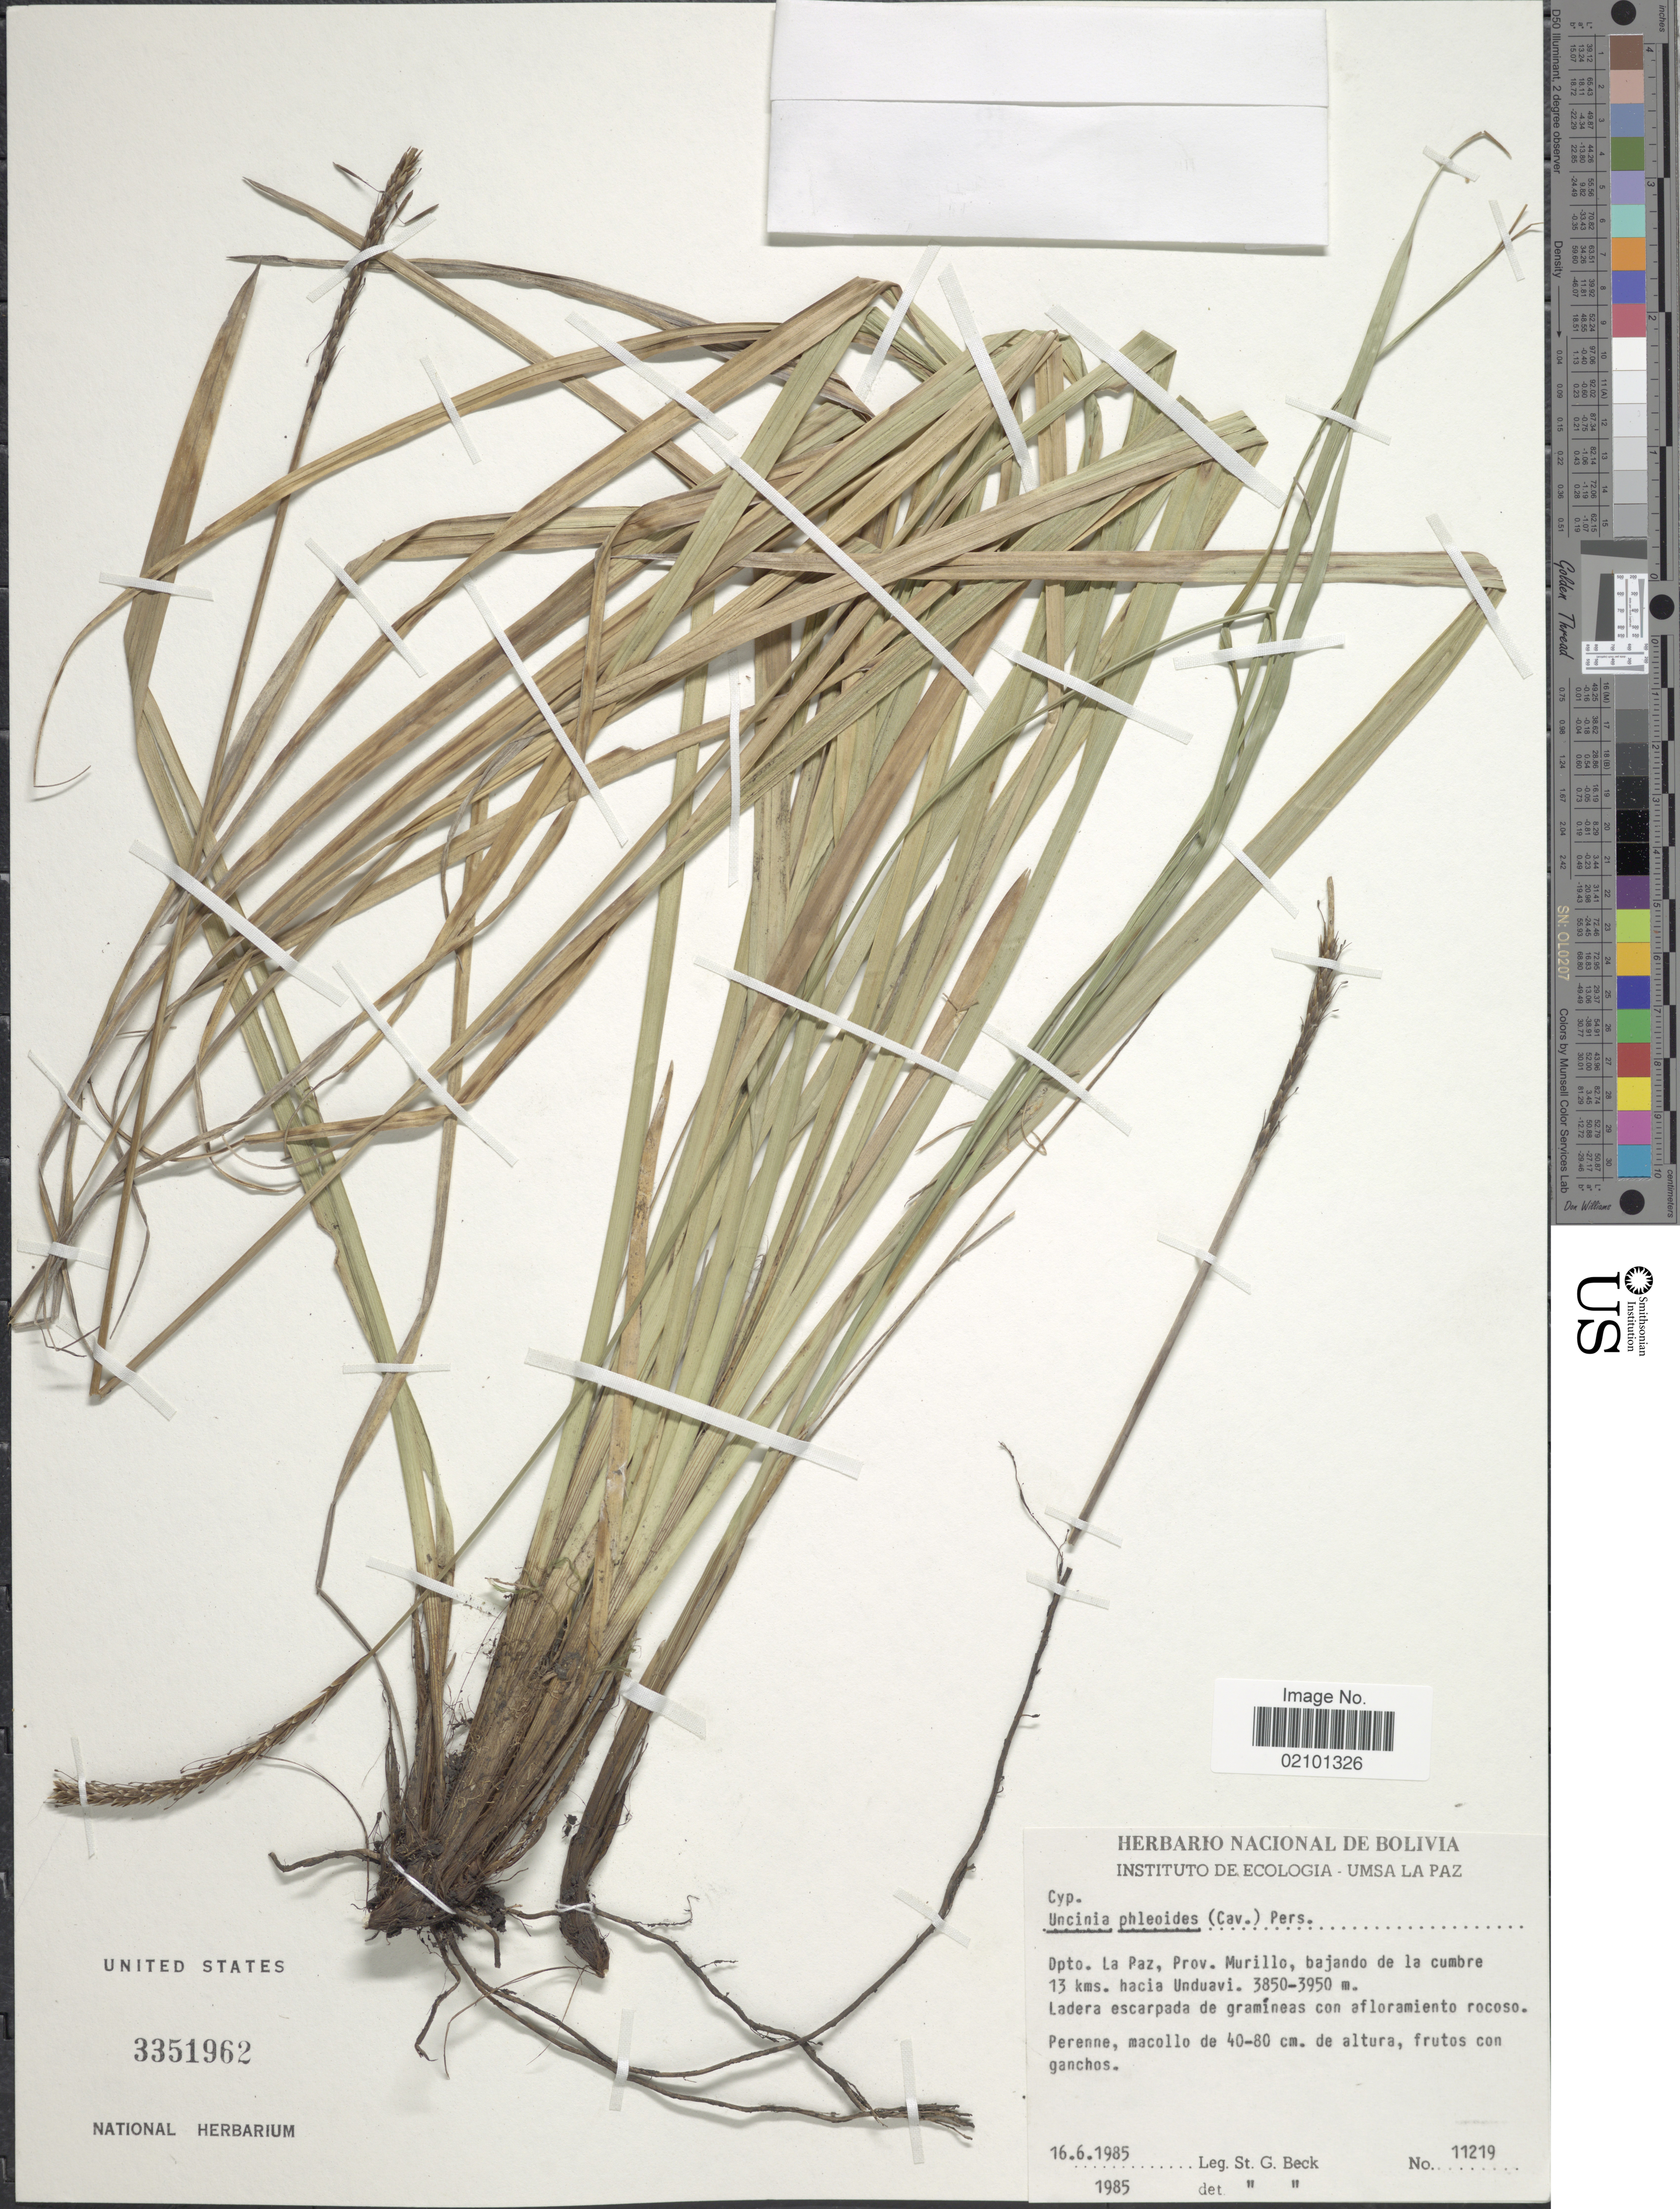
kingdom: Plantae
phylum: Tracheophyta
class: Liliopsida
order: Poales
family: Cyperaceae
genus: Carex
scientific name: Carex phleoides subsp. koyamae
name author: (Gómez-Laur.) Jim.Mejías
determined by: Jimnéz-Mejias, Pedro, (UPOS), Universidad Pablo de Olavide (SPAIN)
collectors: S. G. Beck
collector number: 11219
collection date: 1985-06-16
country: Bolivia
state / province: La Paz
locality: Dpto. La Paz, Prov. Murillo, bajando de la cumbre 13 kms. hacia Unduavi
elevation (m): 3850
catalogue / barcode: US 3351962